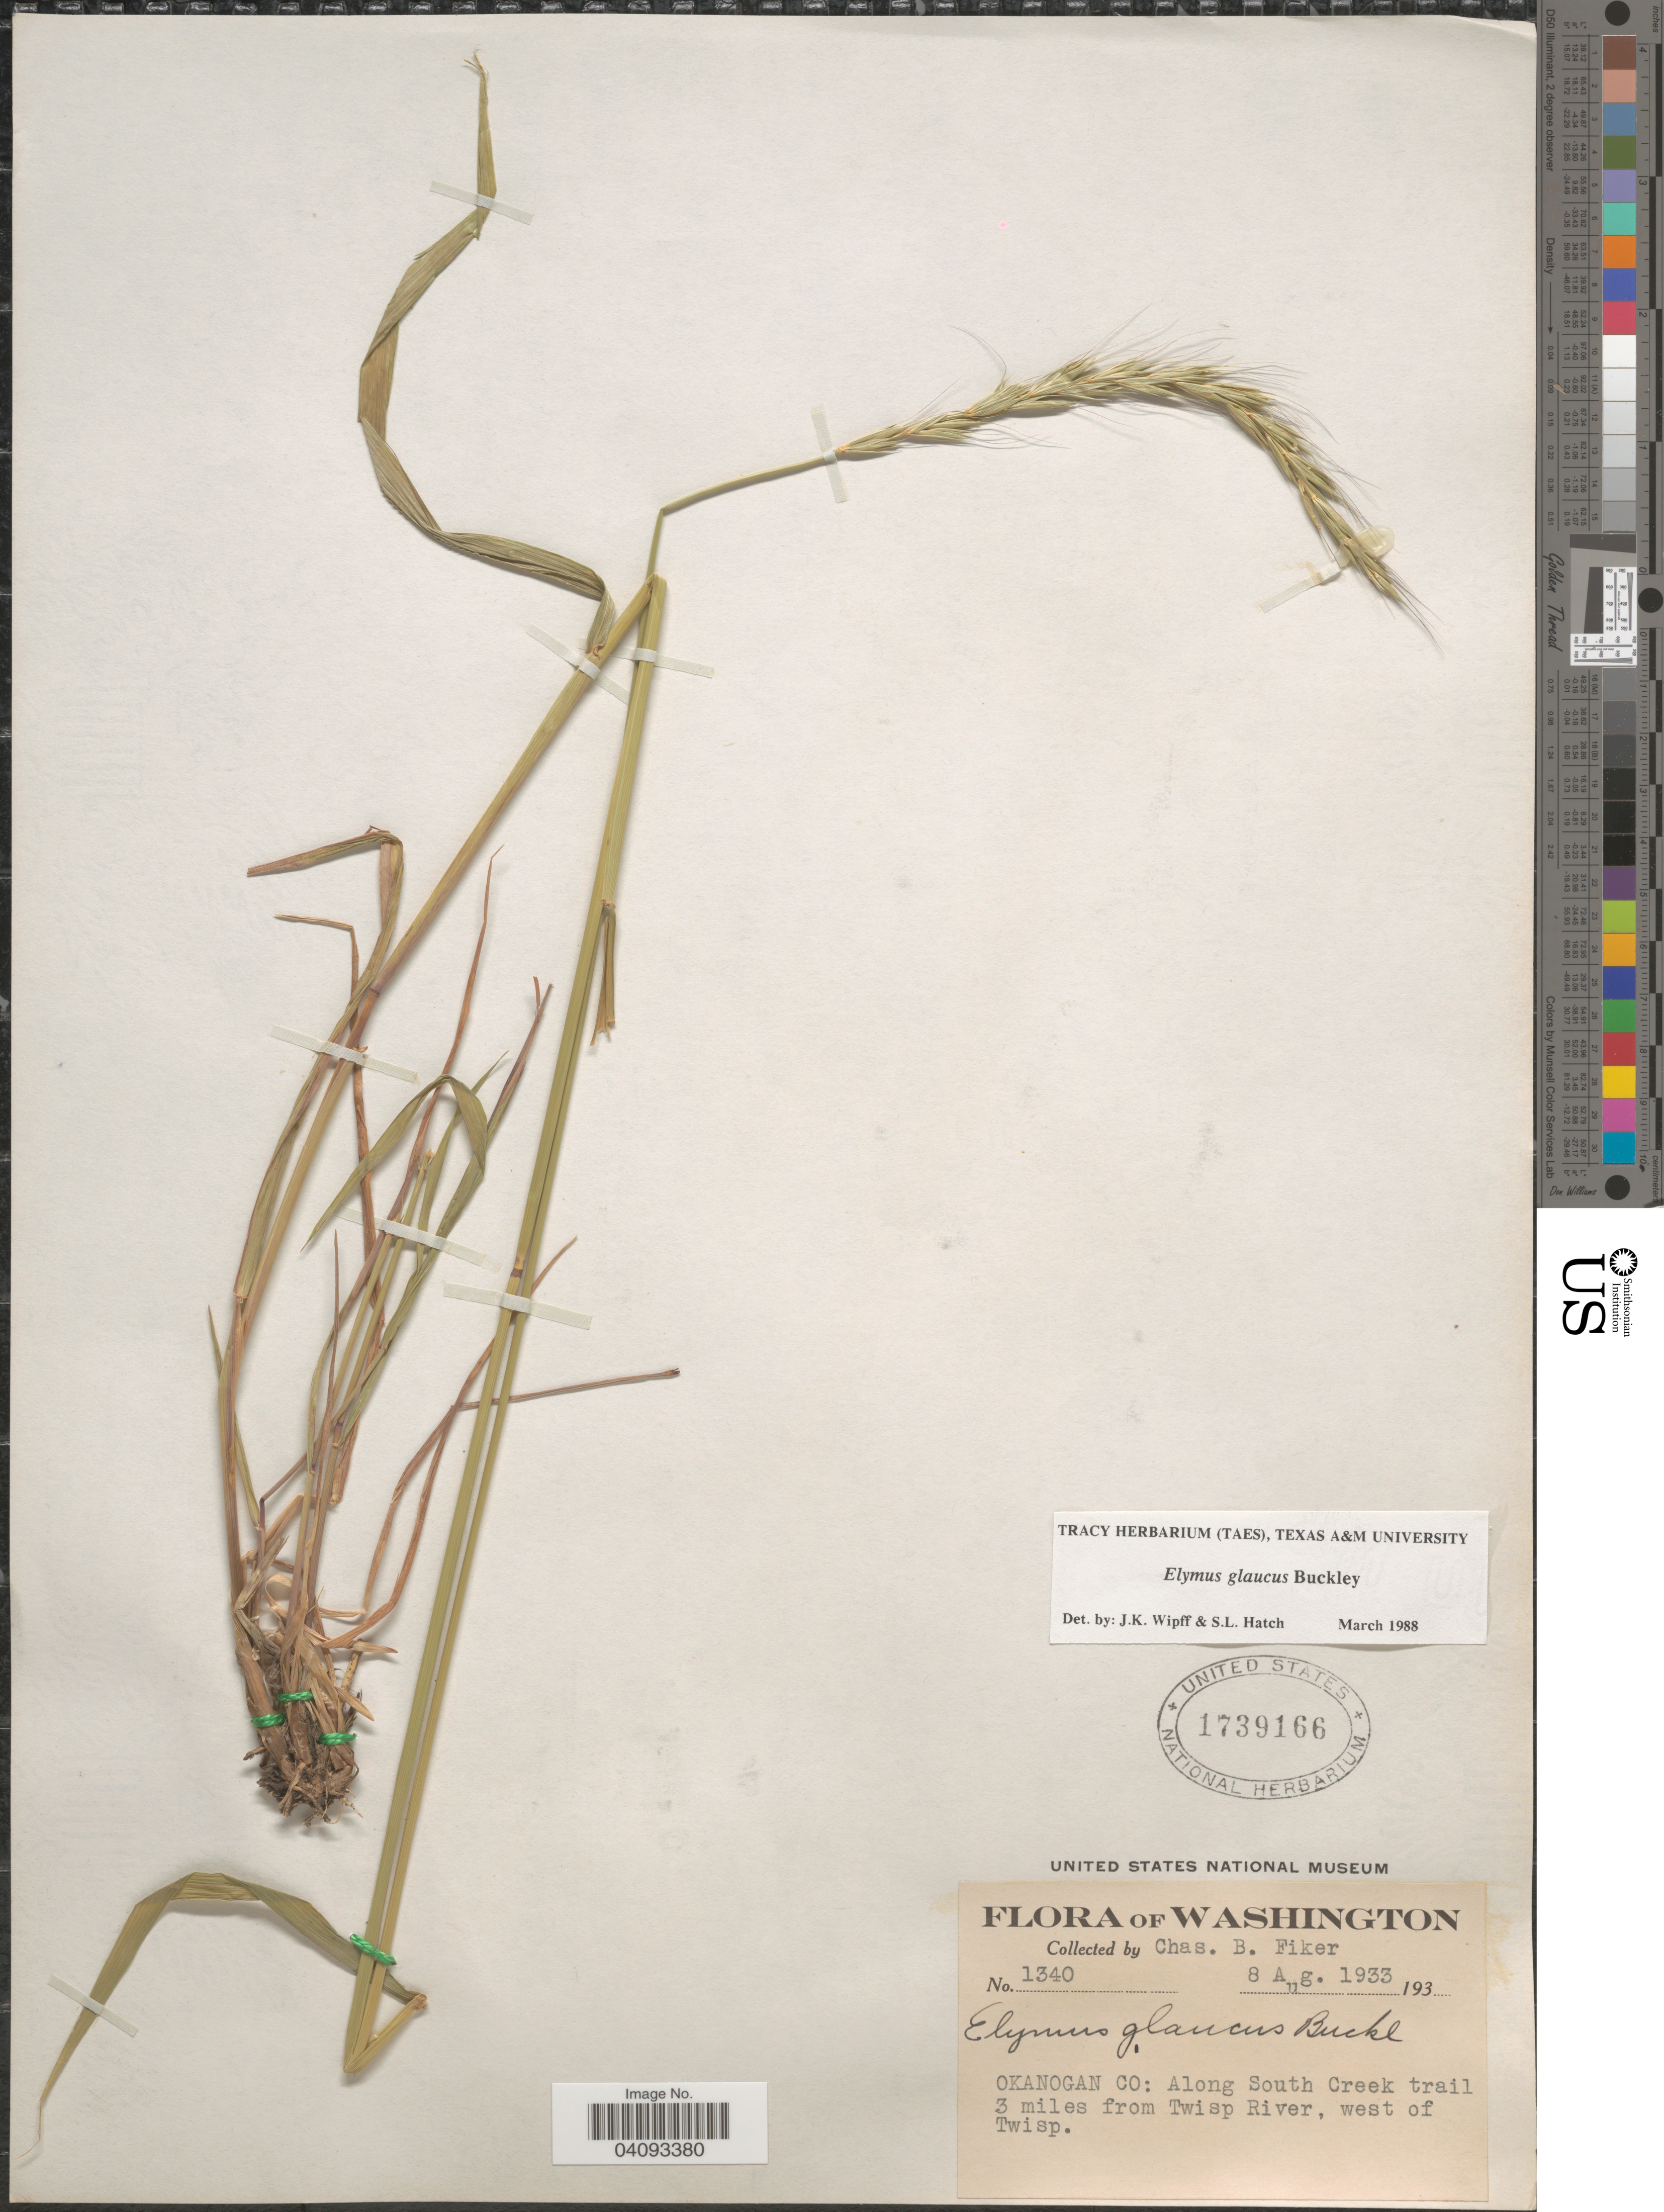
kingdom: Plantae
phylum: Tracheophyta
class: Liliopsida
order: Poales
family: Poaceae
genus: Elymus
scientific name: Elymus glaucus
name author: Buckley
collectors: C. Fiker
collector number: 1340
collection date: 1933-08-08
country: United States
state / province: Washington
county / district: Okanogan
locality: Okanogan Co: Along South Creek trail 3 miles from Twisp River, west of Twisp.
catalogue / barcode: US 1739166